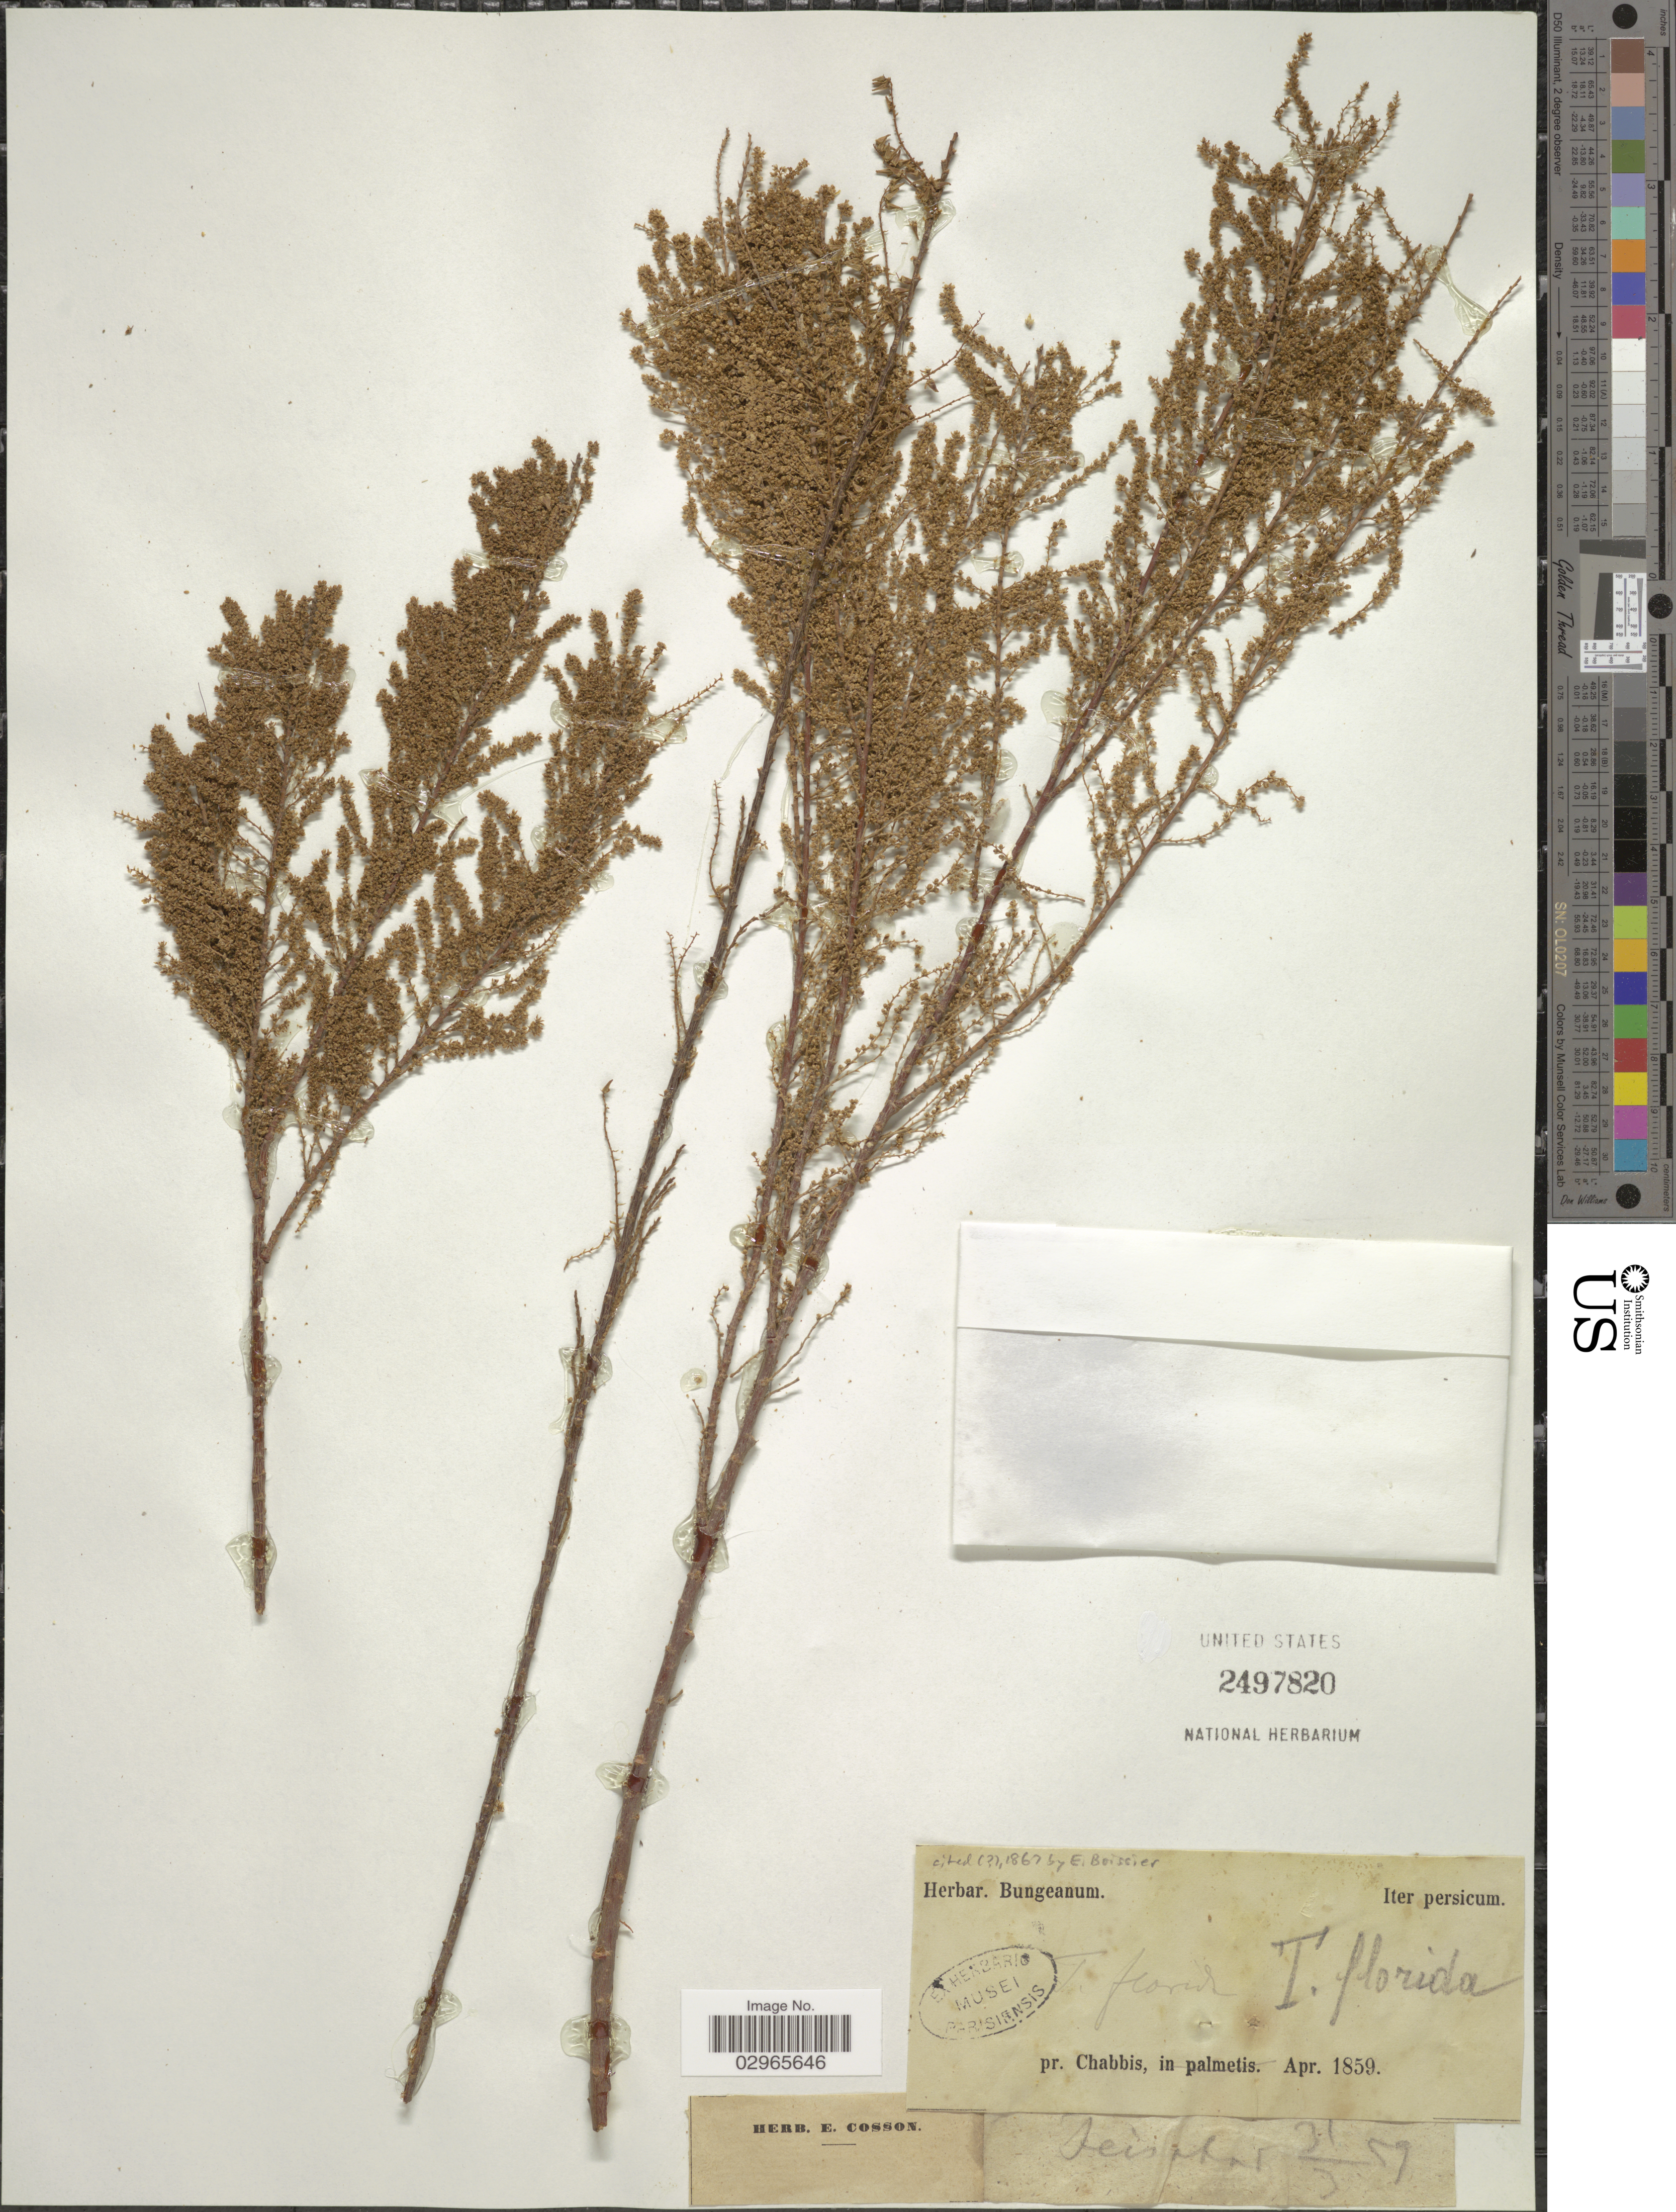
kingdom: Plantae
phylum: Tracheophyta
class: Magnoliopsida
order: Caryophyllales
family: Tamaricaceae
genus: Tamarix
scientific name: Tamarix florida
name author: Bunge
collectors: ex herb. Bungeanum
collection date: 1859-04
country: Iran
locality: Iter persicum. Pr. Chabbis.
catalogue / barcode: US 2497820